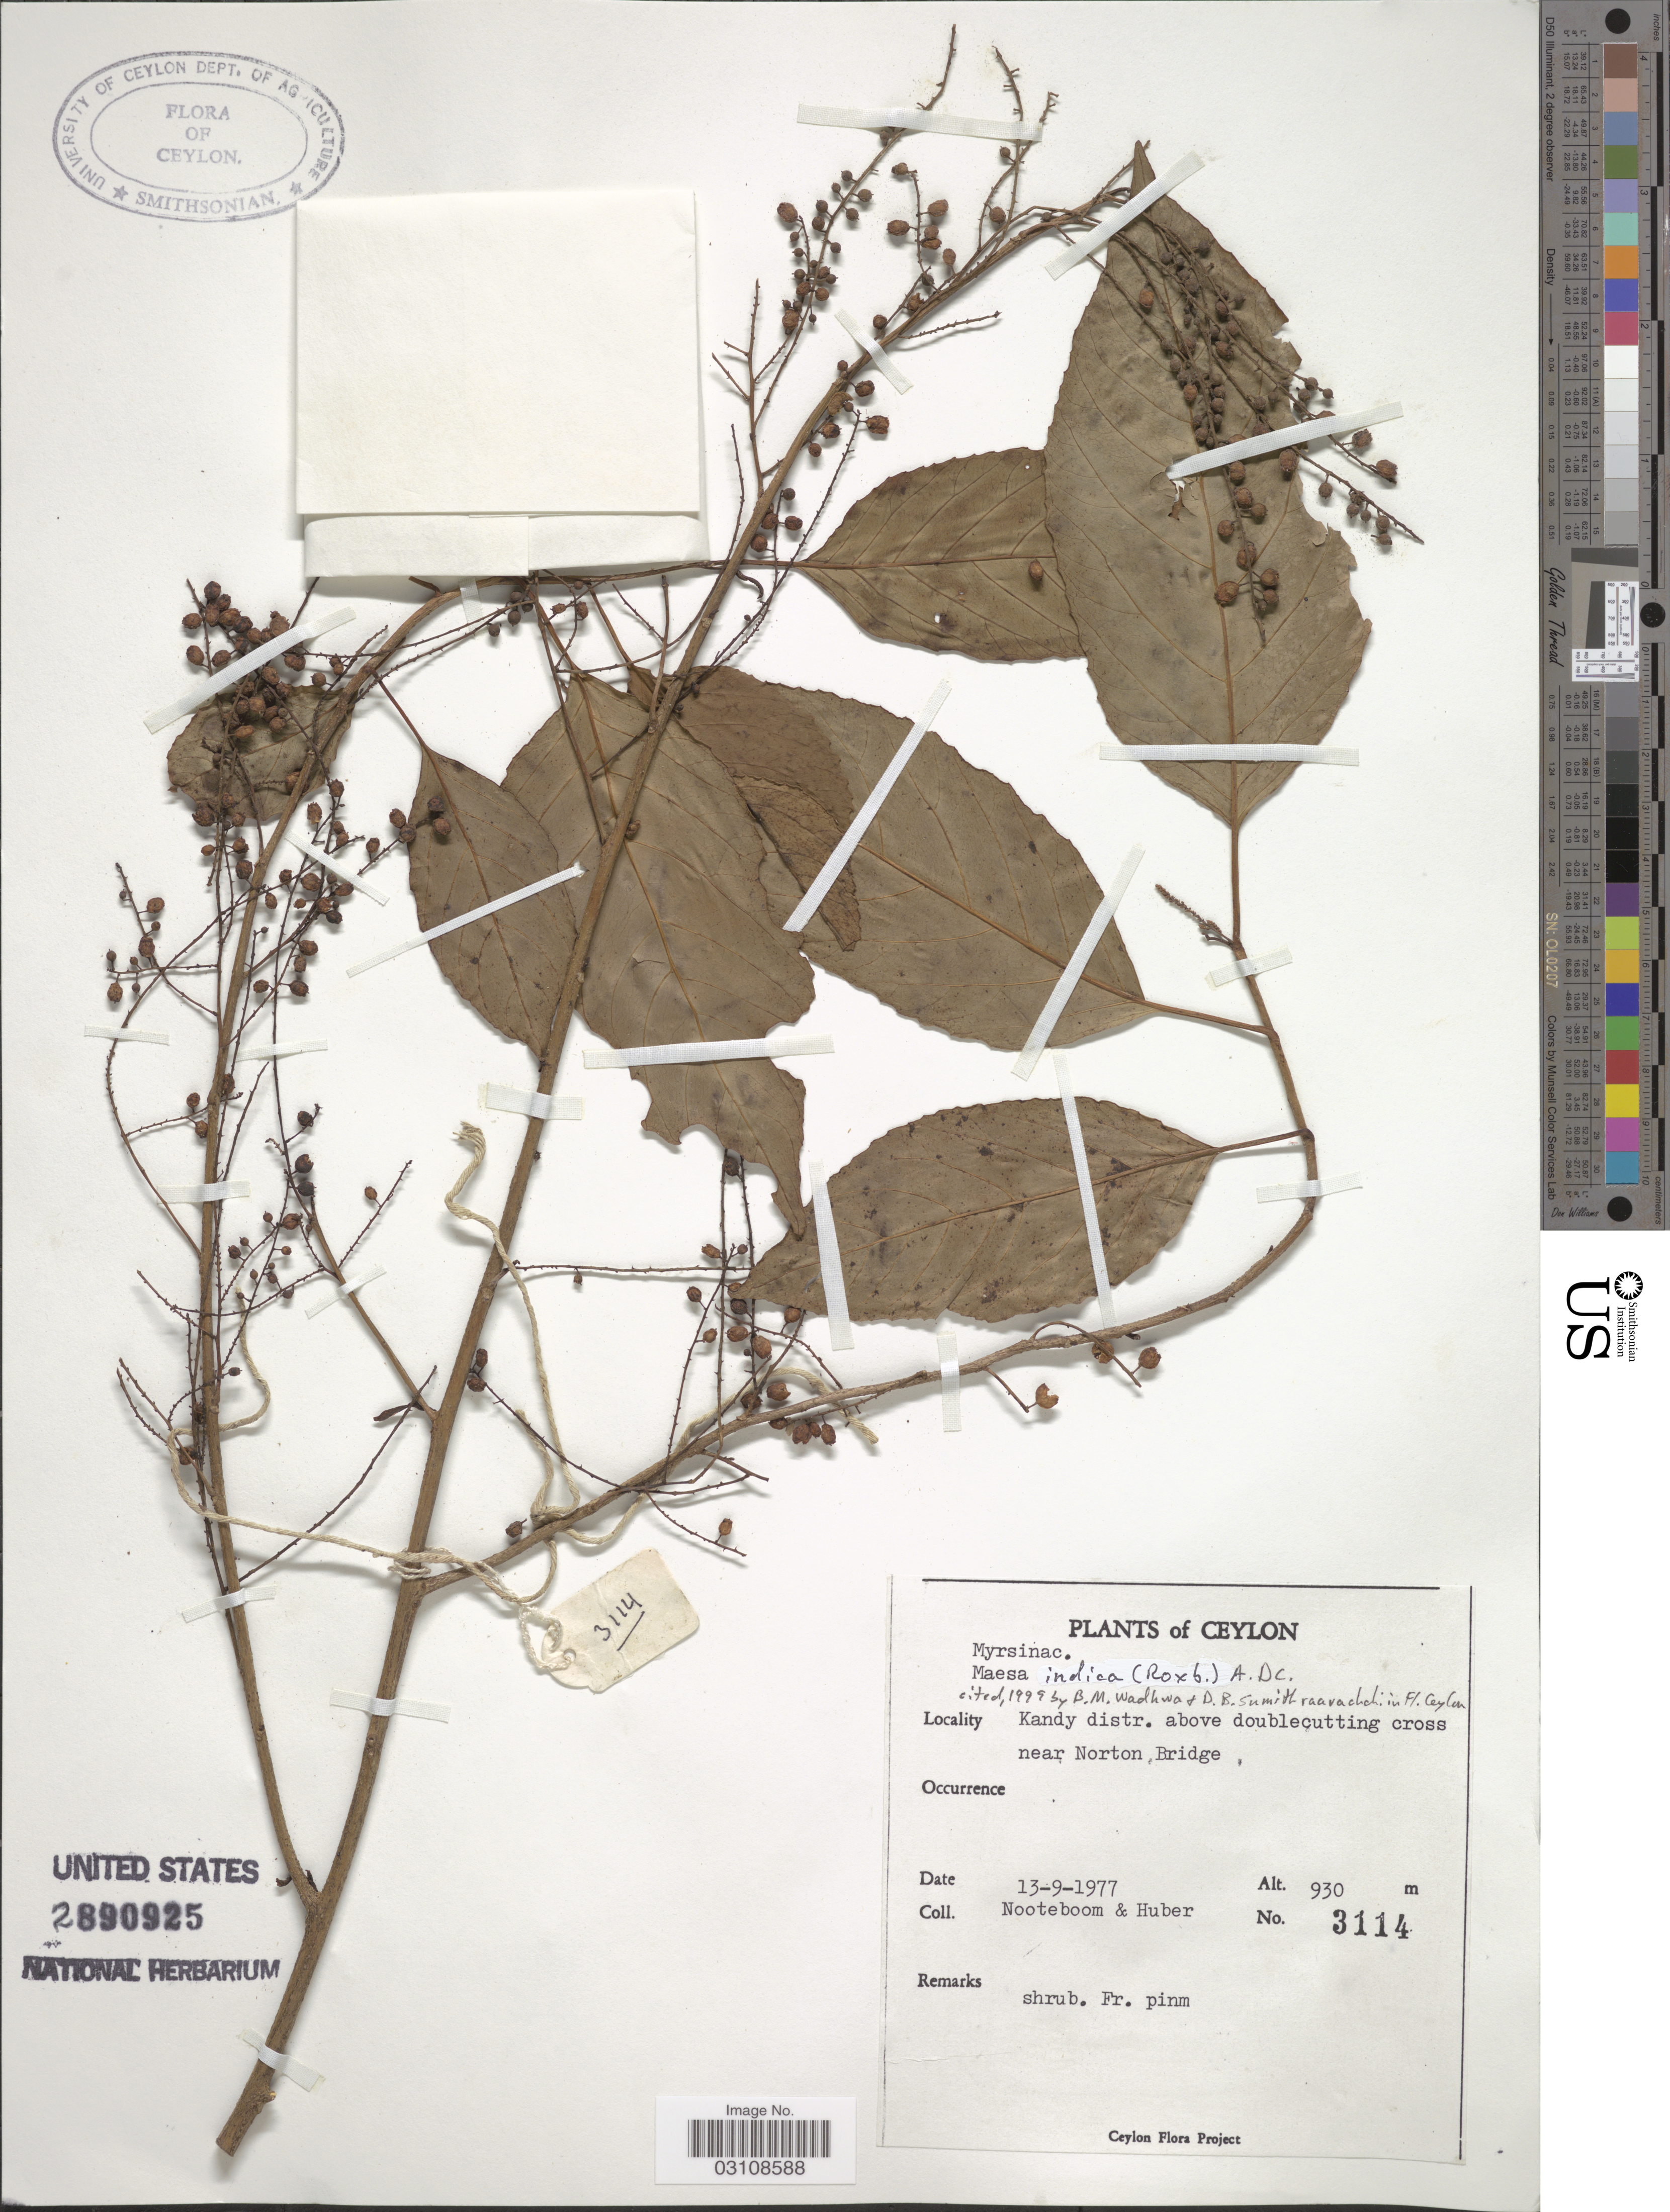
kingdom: Plantae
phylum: Tracheophyta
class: Magnoliopsida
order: Ericales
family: Primulaceae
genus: Maesa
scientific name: Maesa indica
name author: (Roxb.) A. DC.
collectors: Nooteboom, -- & Huber, --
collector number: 3114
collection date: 1977-09-13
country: Sri Lanka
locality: Ceylon. Kandy distr. above doublecutting cross near Norton Bridge.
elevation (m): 930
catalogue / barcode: US 2890925